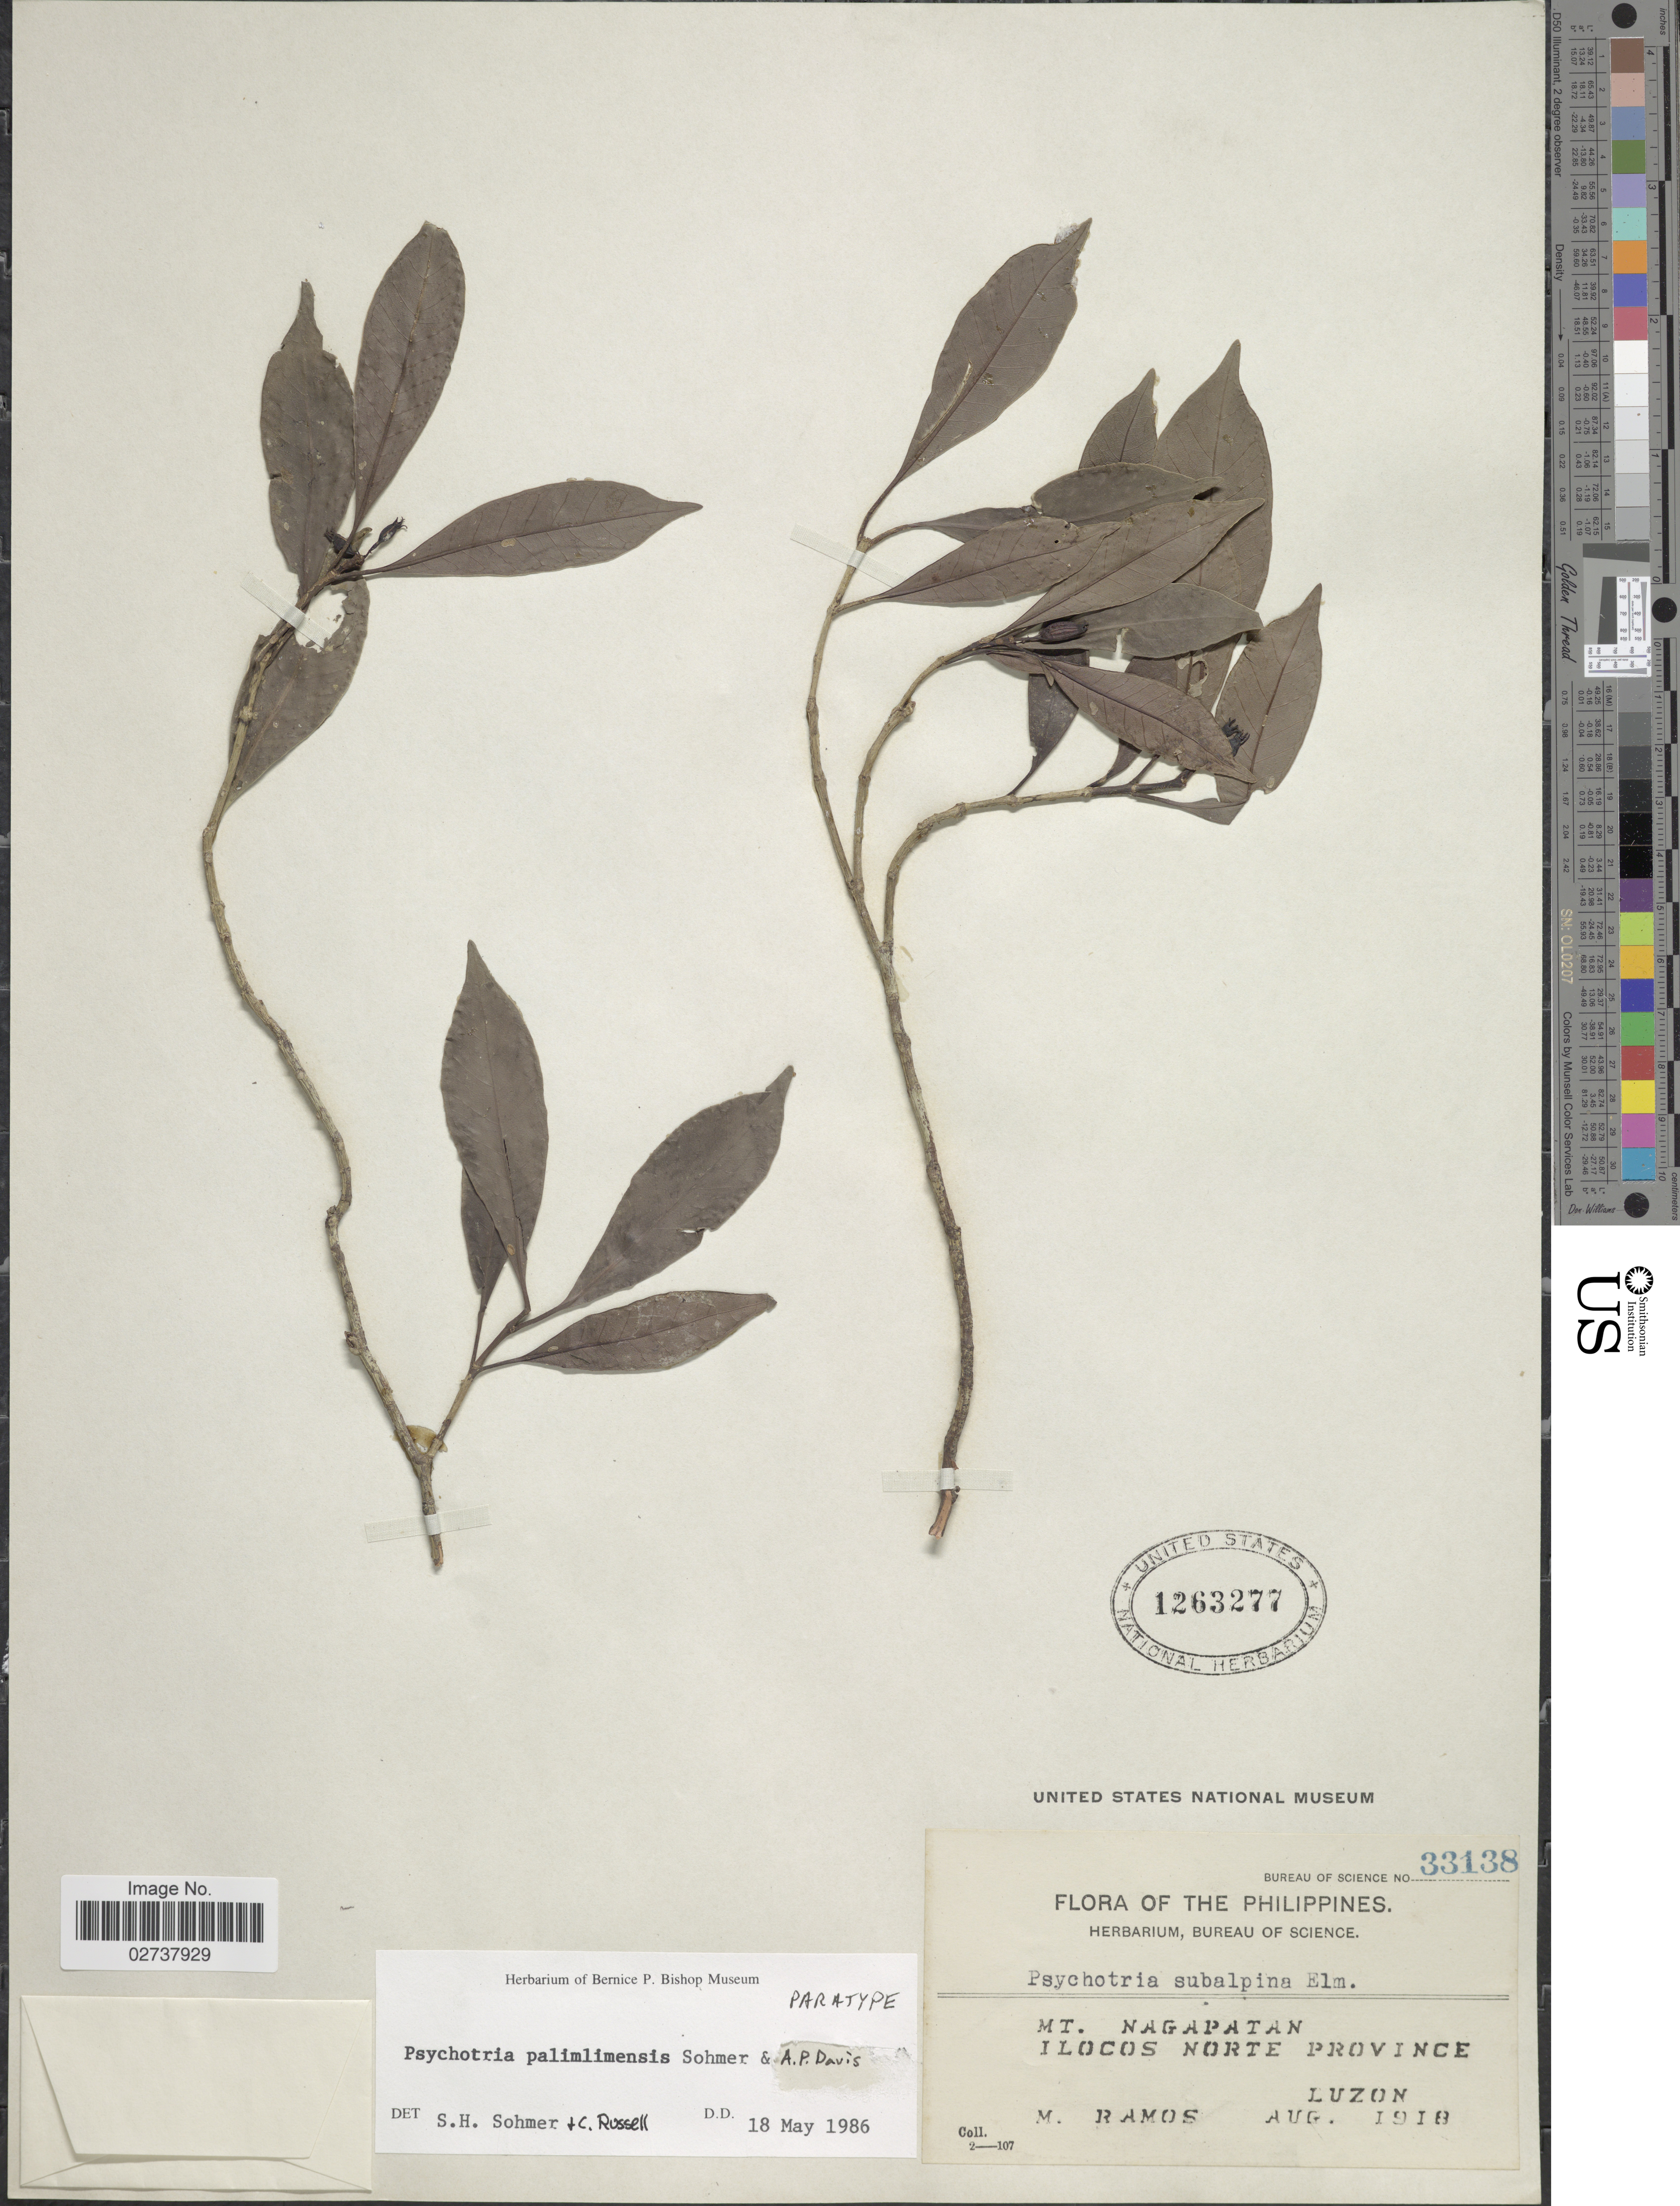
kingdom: Plantae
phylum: Tracheophyta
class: Magnoliopsida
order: Gentianales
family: Rubiaceae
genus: Psychotria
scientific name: Psychotria palimlimensis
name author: Sohmer & A.P. Davis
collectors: M. Ramos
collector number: Bureau of Science 33138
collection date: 1918-08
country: Philippines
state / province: Ilocos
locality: Mt. Nagapatan, Ilocos Norte Province. Luzon.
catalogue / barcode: US 1263277